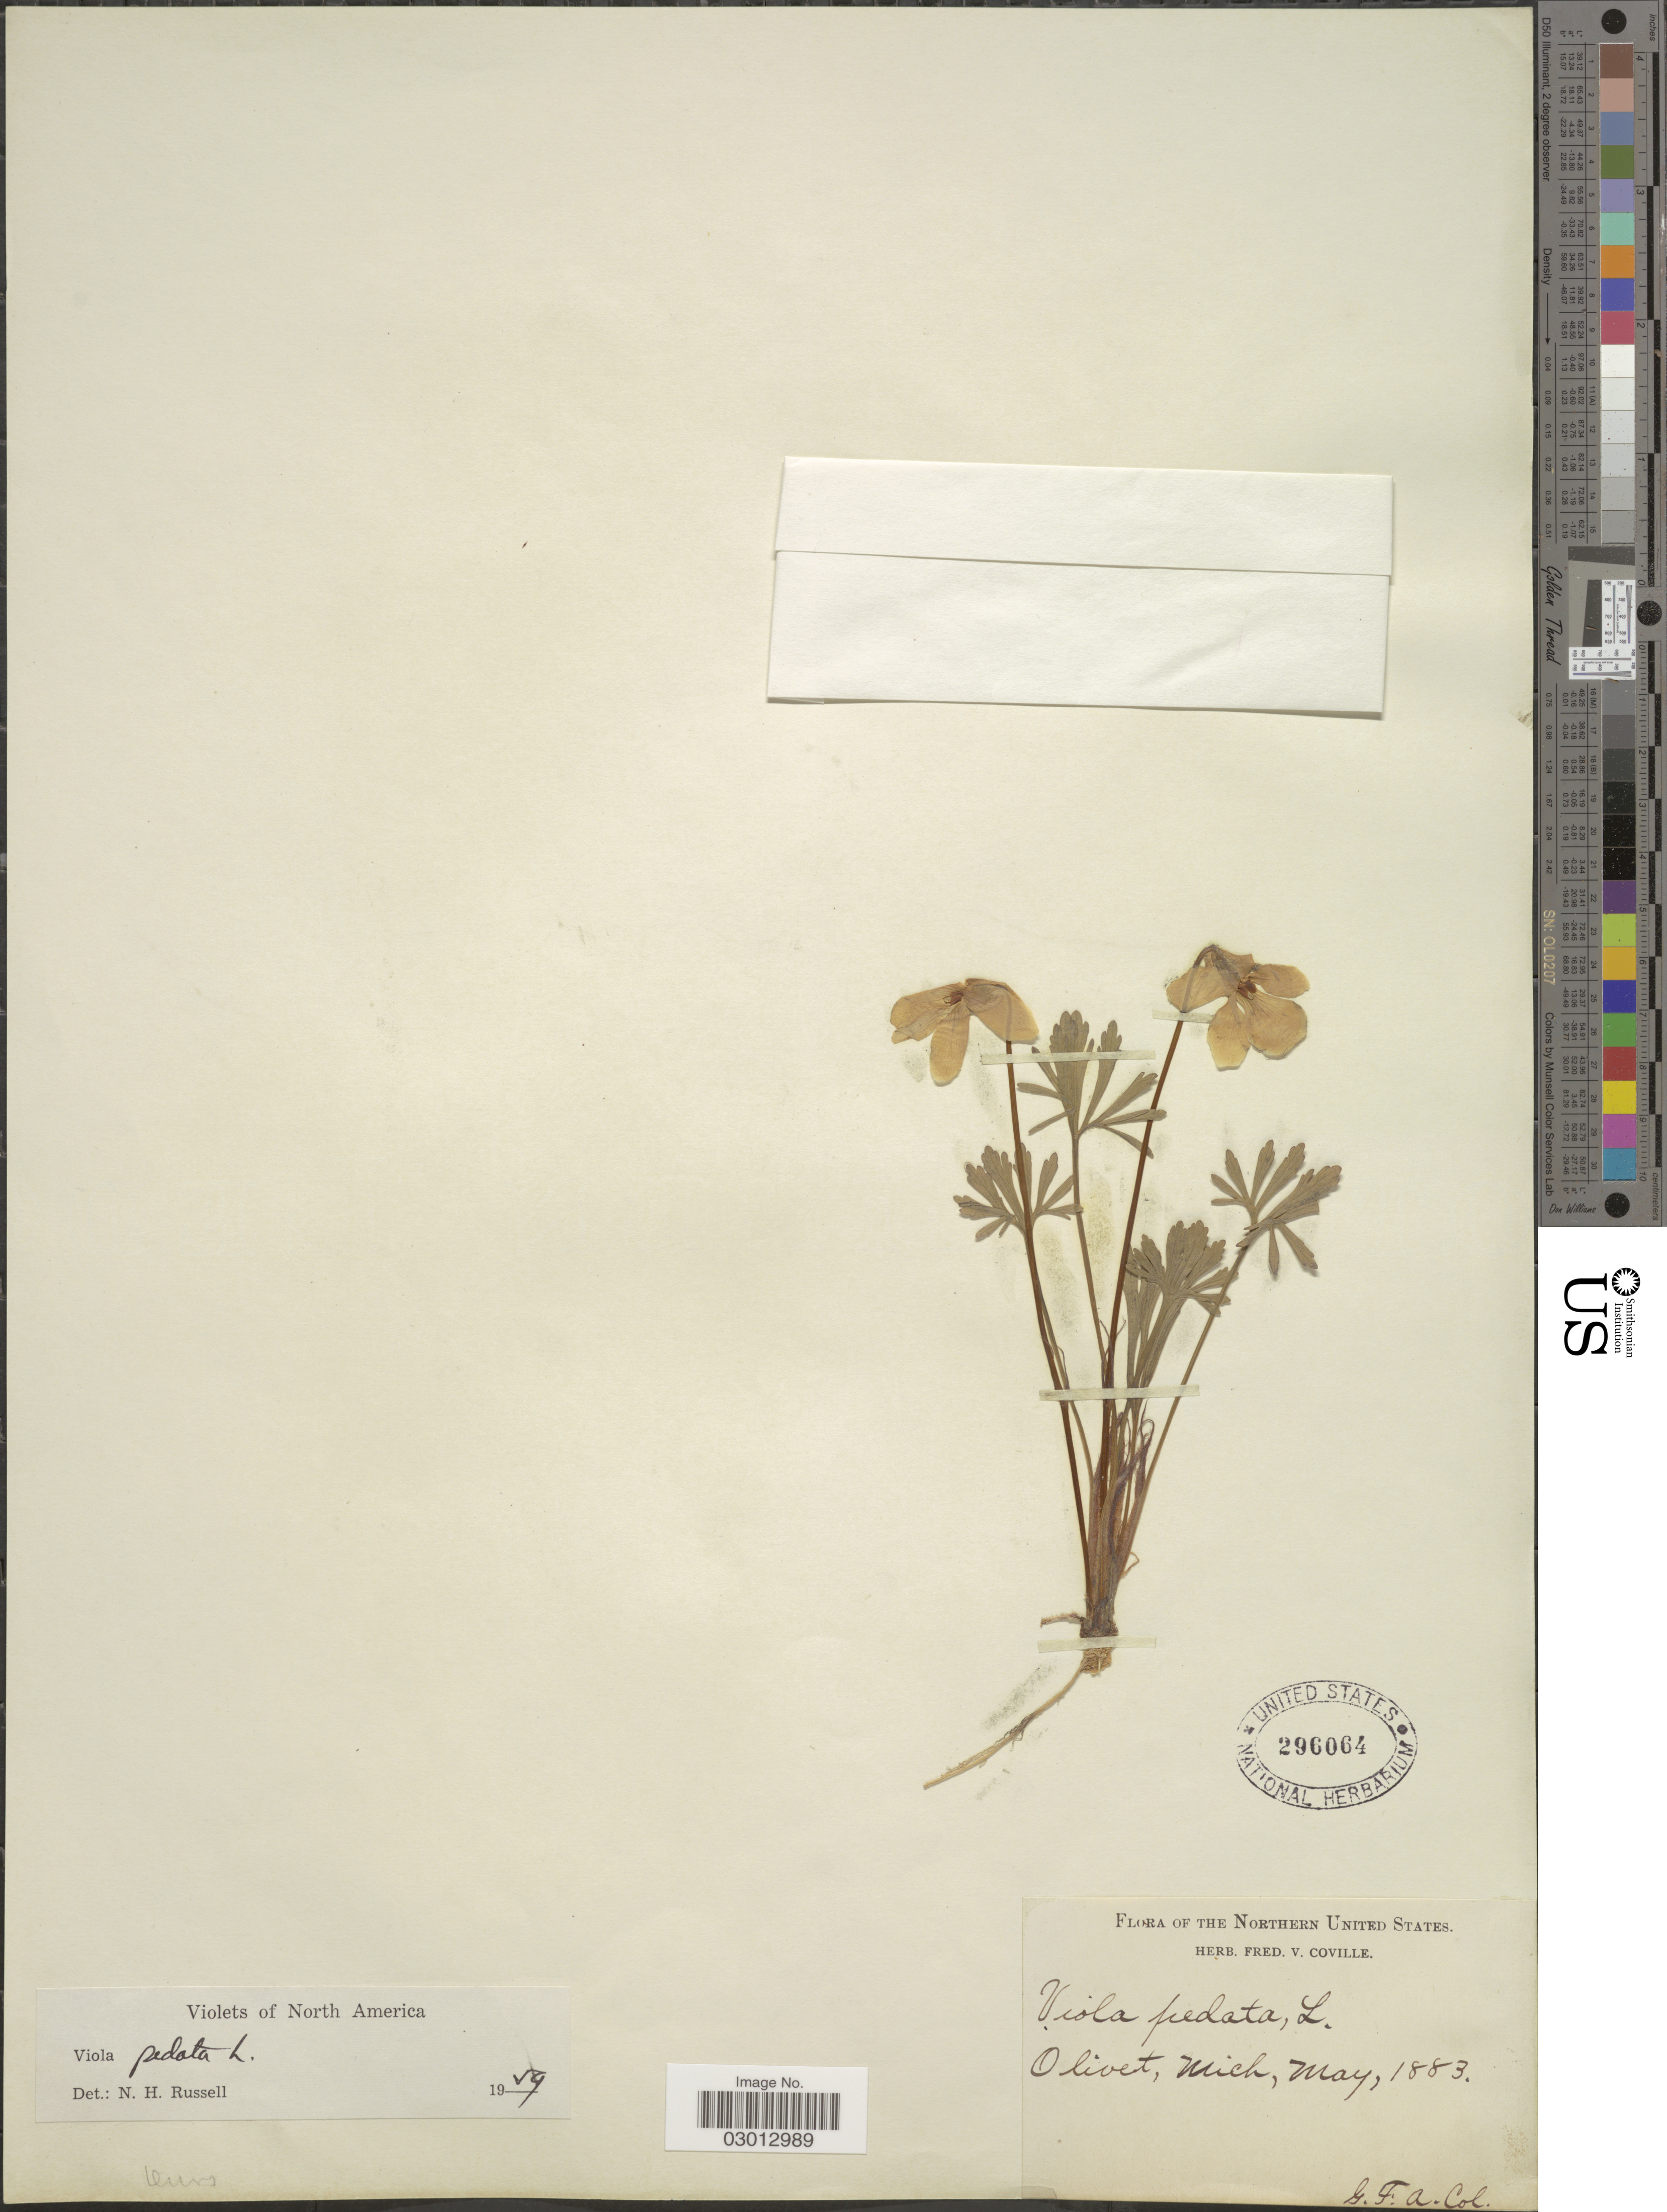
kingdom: Plantae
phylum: Tracheophyta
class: Magnoliopsida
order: Malpighiales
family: Violaceae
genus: Viola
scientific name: Viola pedata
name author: L.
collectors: G. F. A.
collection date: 1883-05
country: United States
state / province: Michigan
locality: The Northern United States. Olivet, Mich.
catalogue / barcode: US 296064